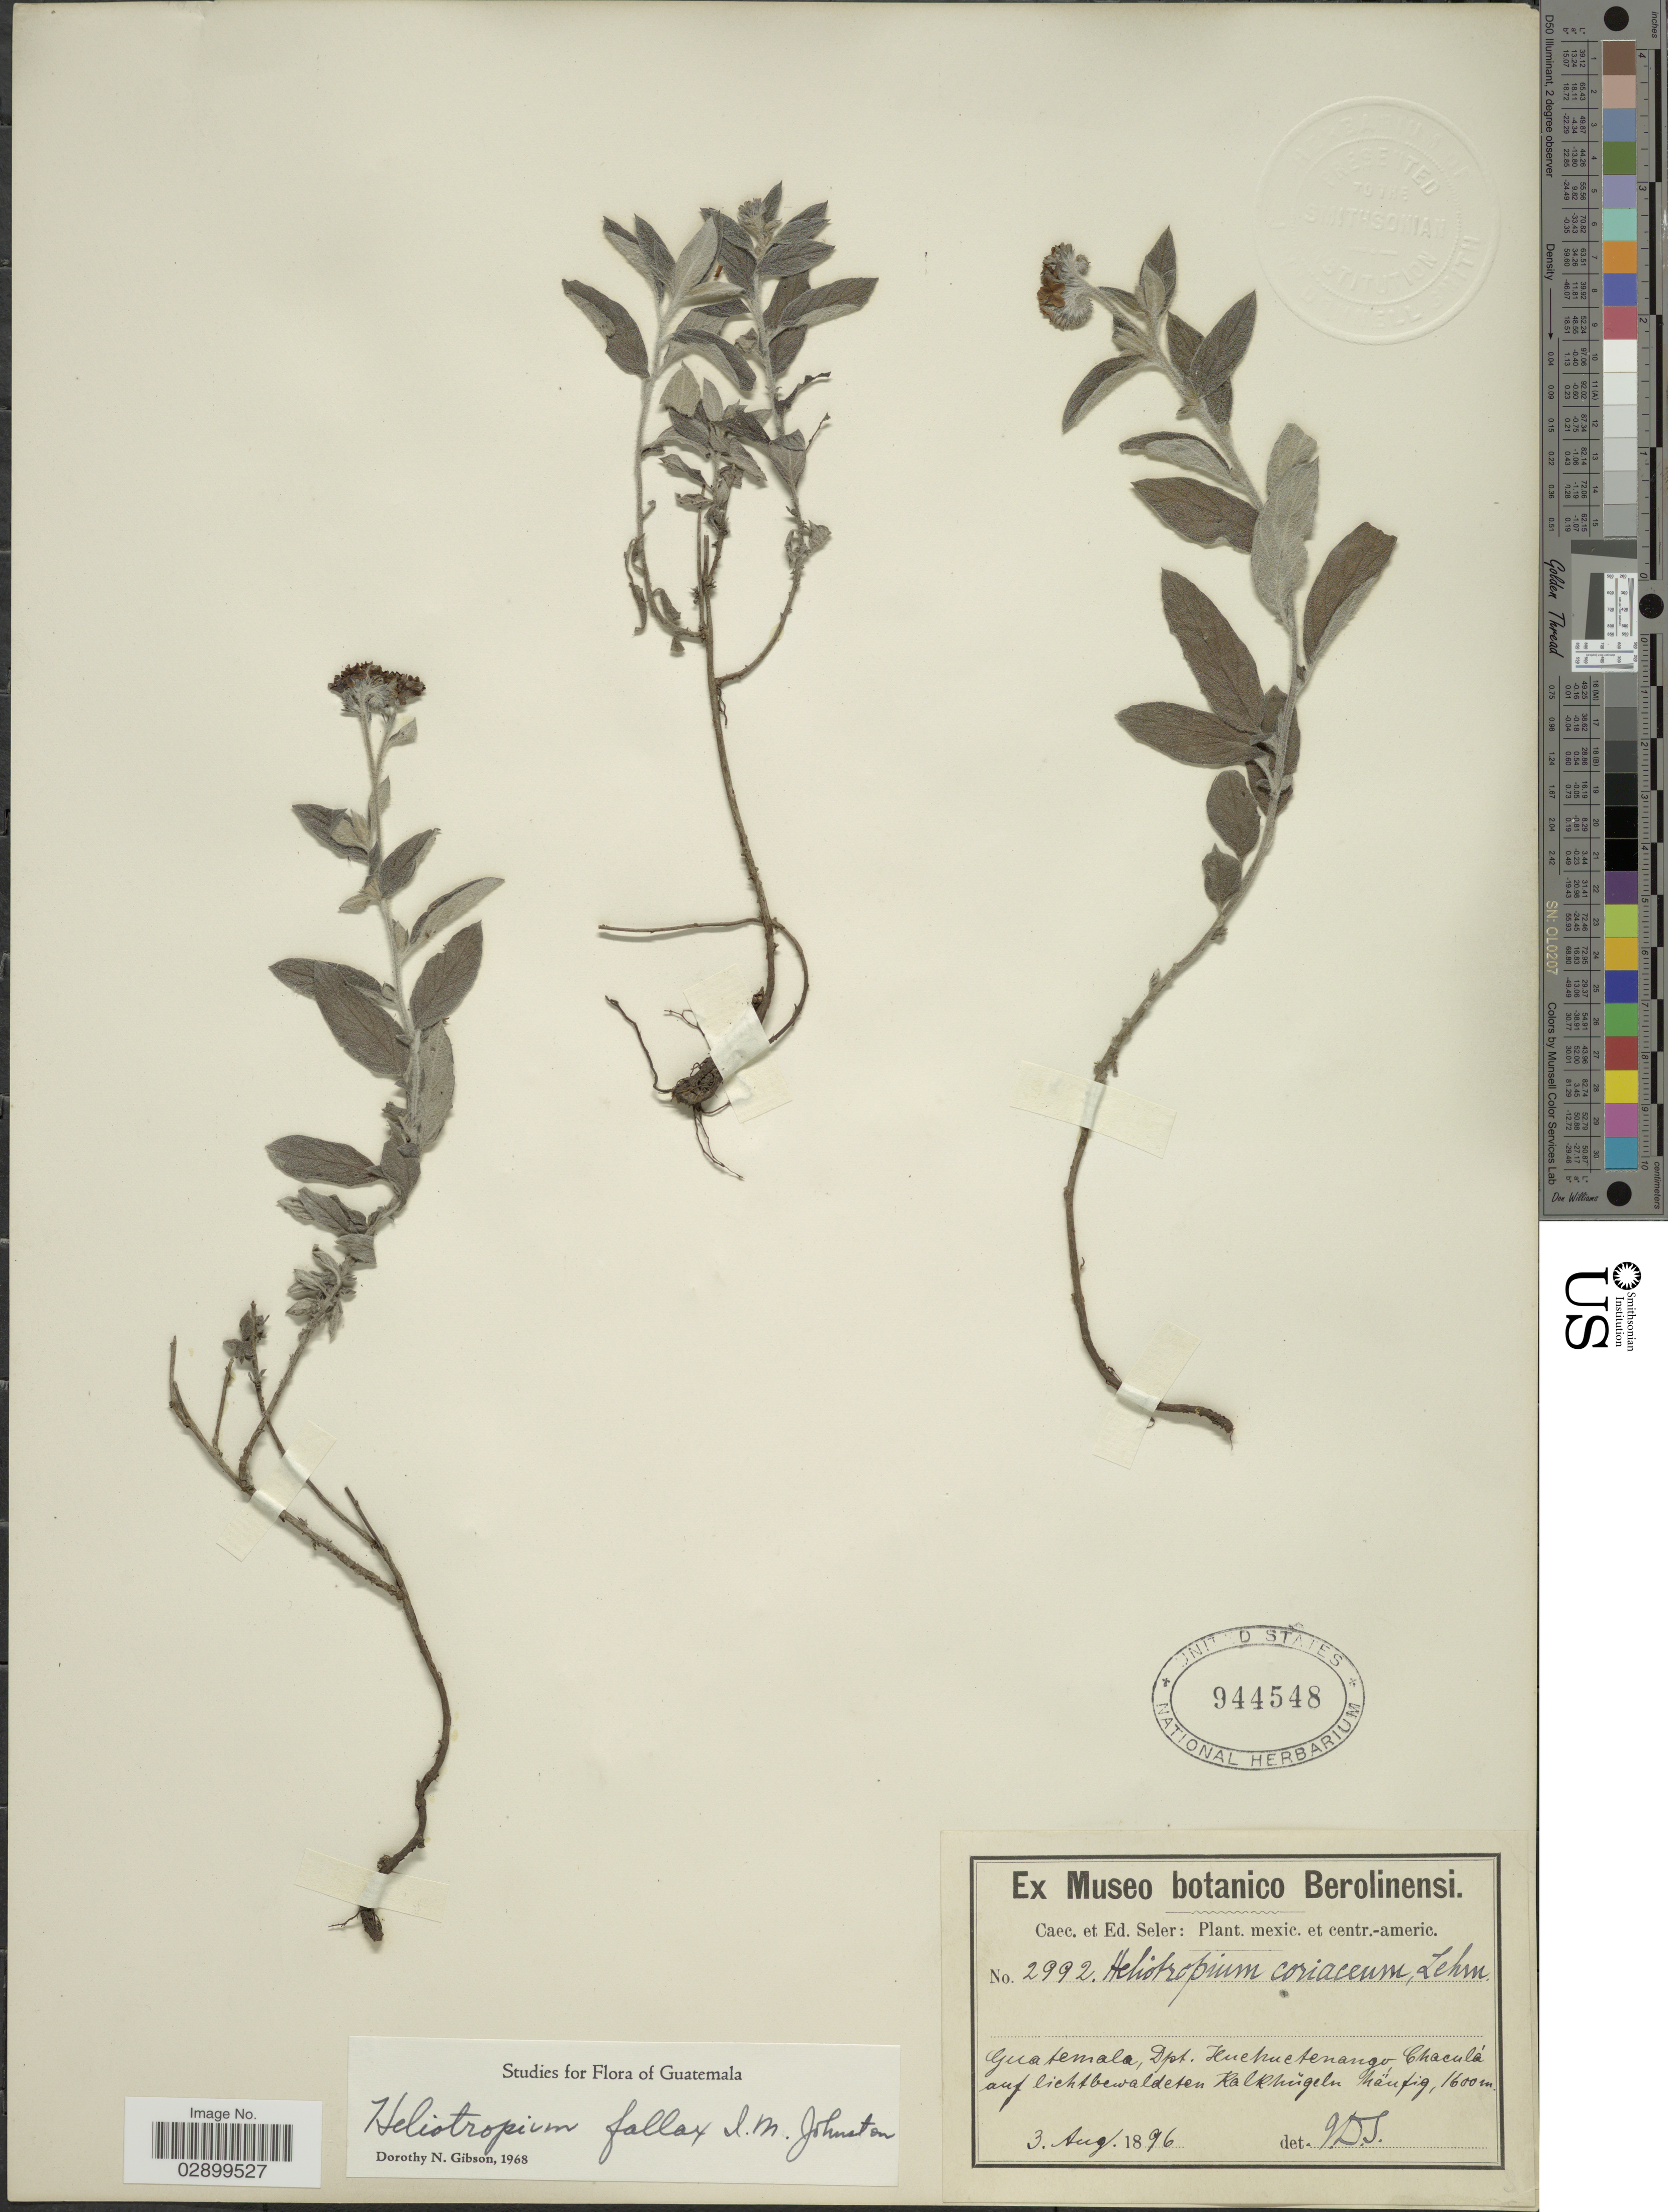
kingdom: Plantae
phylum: Tracheophyta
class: Magnoliopsida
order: Boraginales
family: Heliotropiaceae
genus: Heliotropium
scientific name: Heliotropium fallax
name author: I.M. Johnst.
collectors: ex Caec. et Ed Seler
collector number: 2992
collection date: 1896-08-03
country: Guatemala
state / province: Huehuetenango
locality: Dpt. Huehuetenango Chaculá auf lichtbewaldeten kalkhügeln häufig.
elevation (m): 1600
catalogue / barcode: US 944548